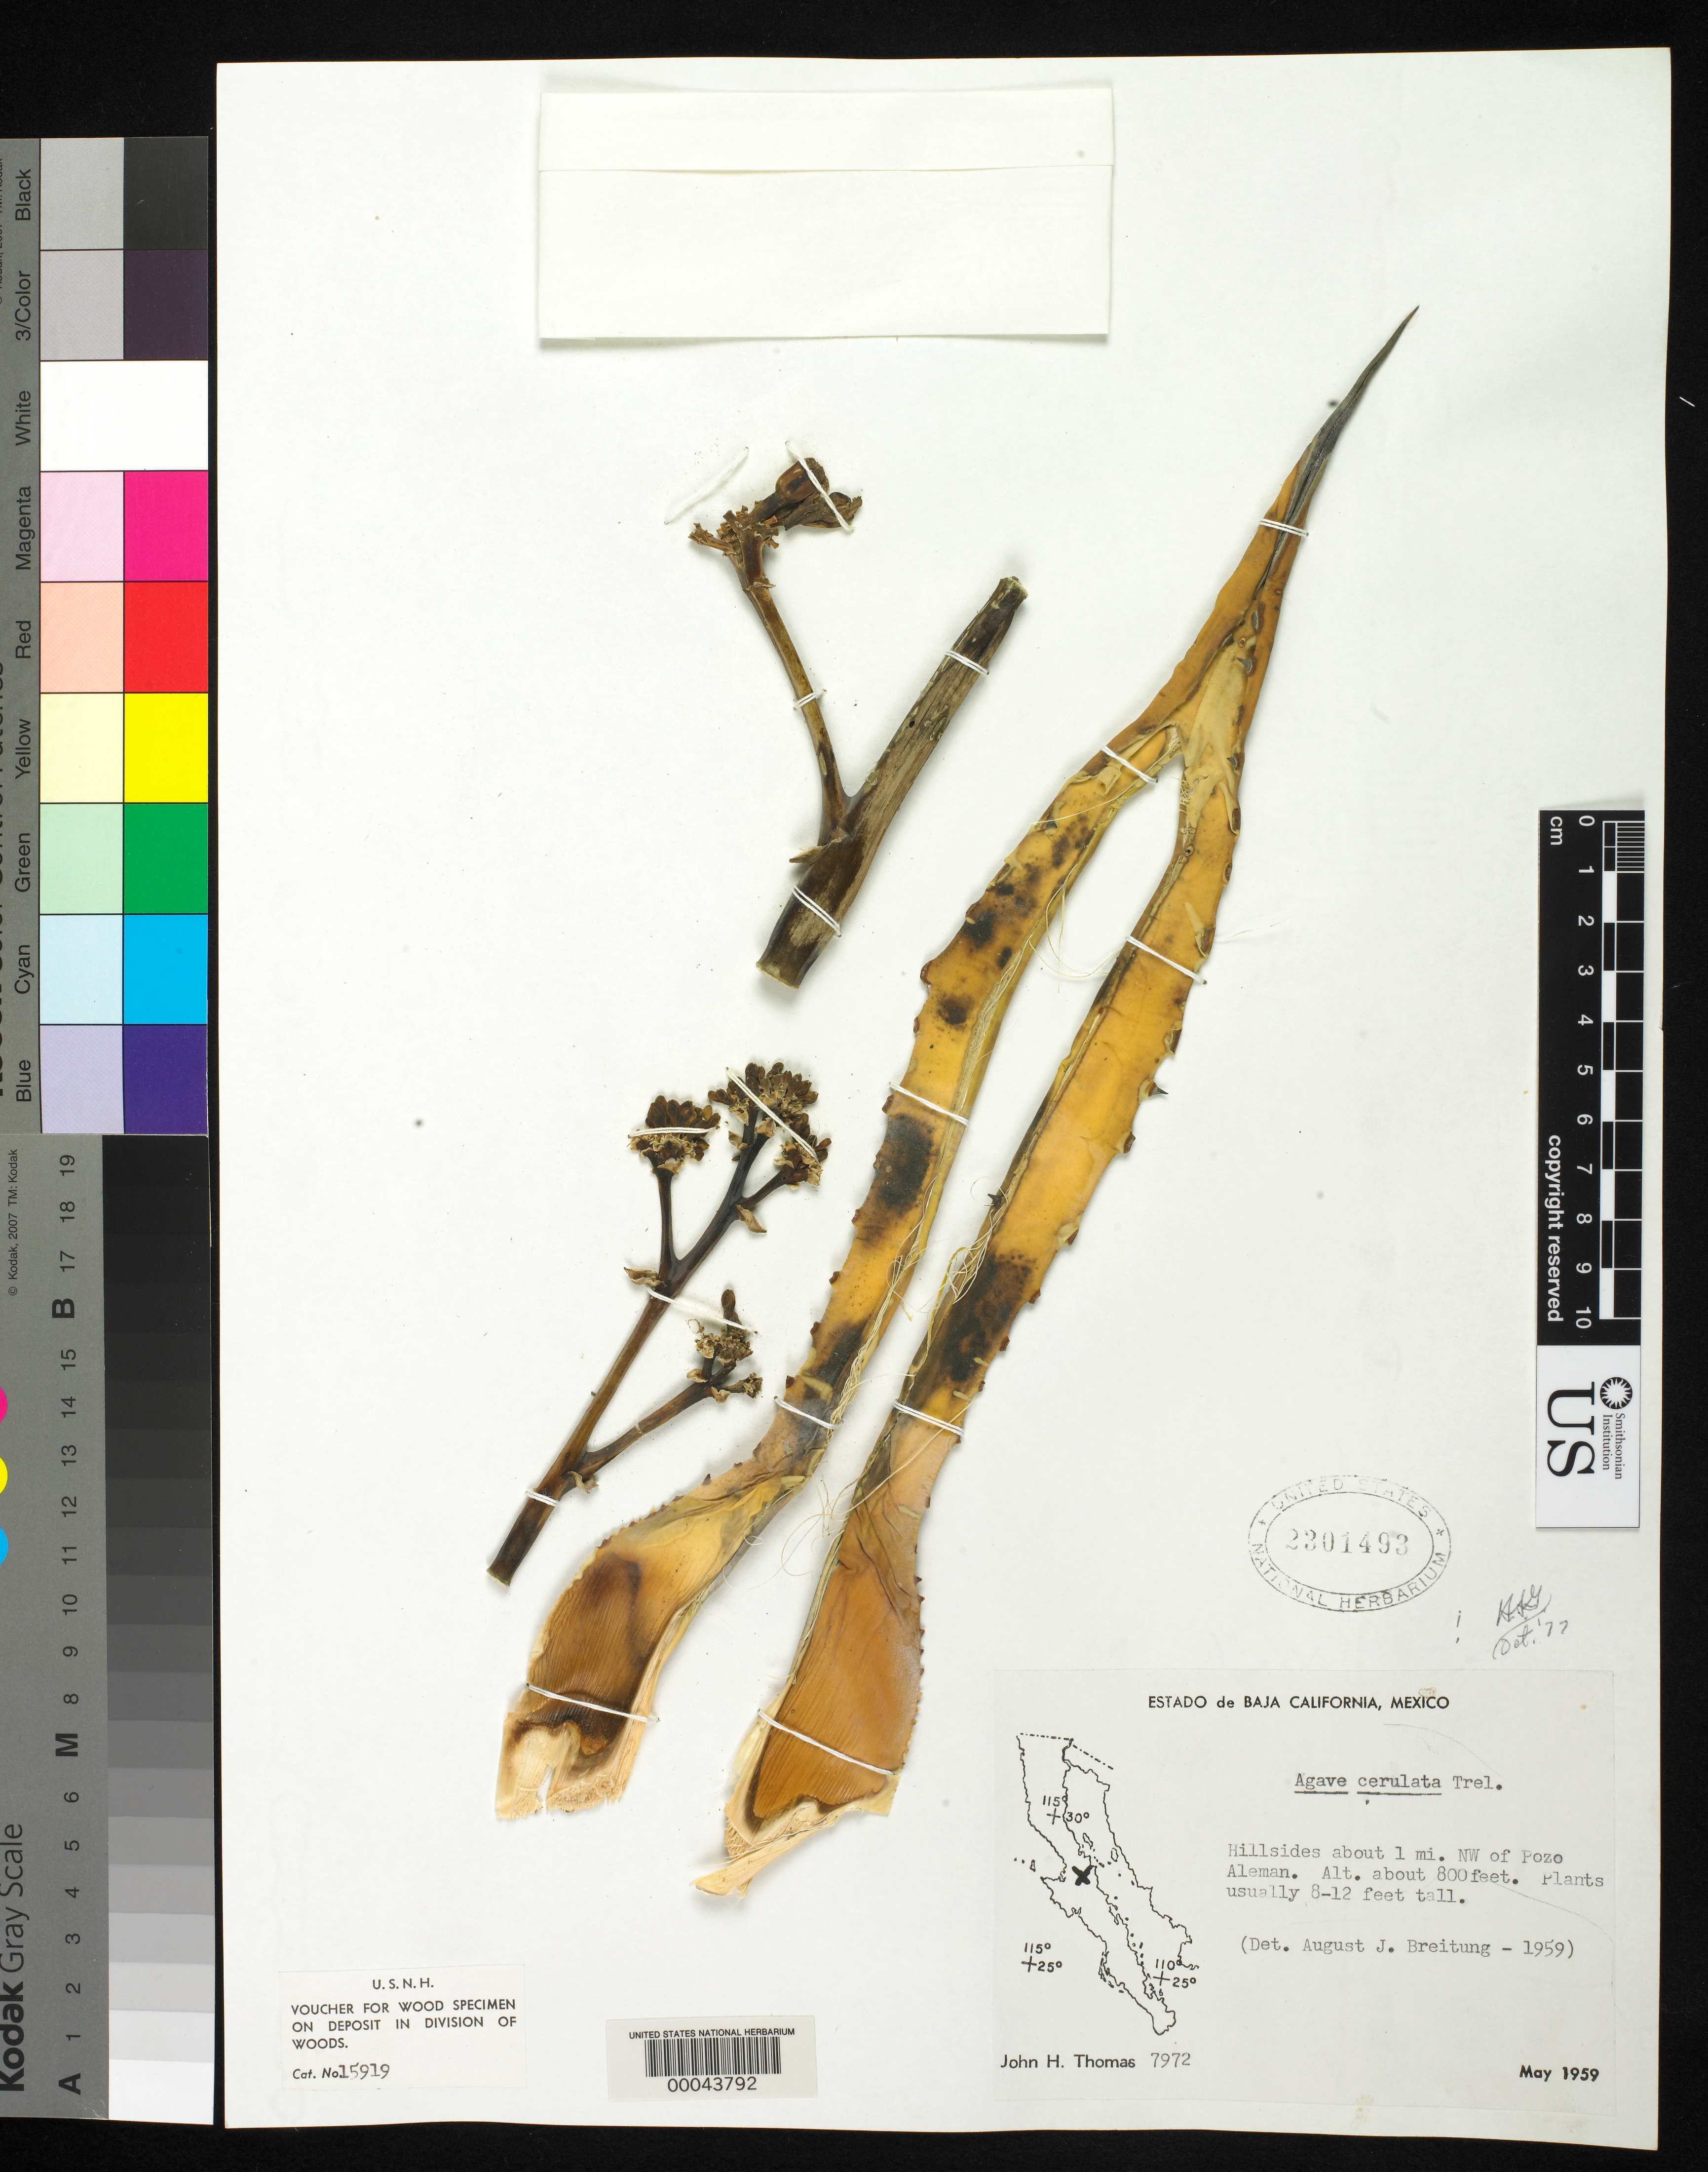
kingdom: Plantae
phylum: Tracheophyta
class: Liliopsida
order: Asparagales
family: Asparagaceae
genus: Agave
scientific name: Agave cerulata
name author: Trel.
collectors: J. H. Thomas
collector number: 7972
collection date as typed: May 1959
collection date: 1959-05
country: Mexico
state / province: Baja California Norte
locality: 1 mi NW of Pozo Aleman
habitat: Hillsides.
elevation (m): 244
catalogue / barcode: US 2301293